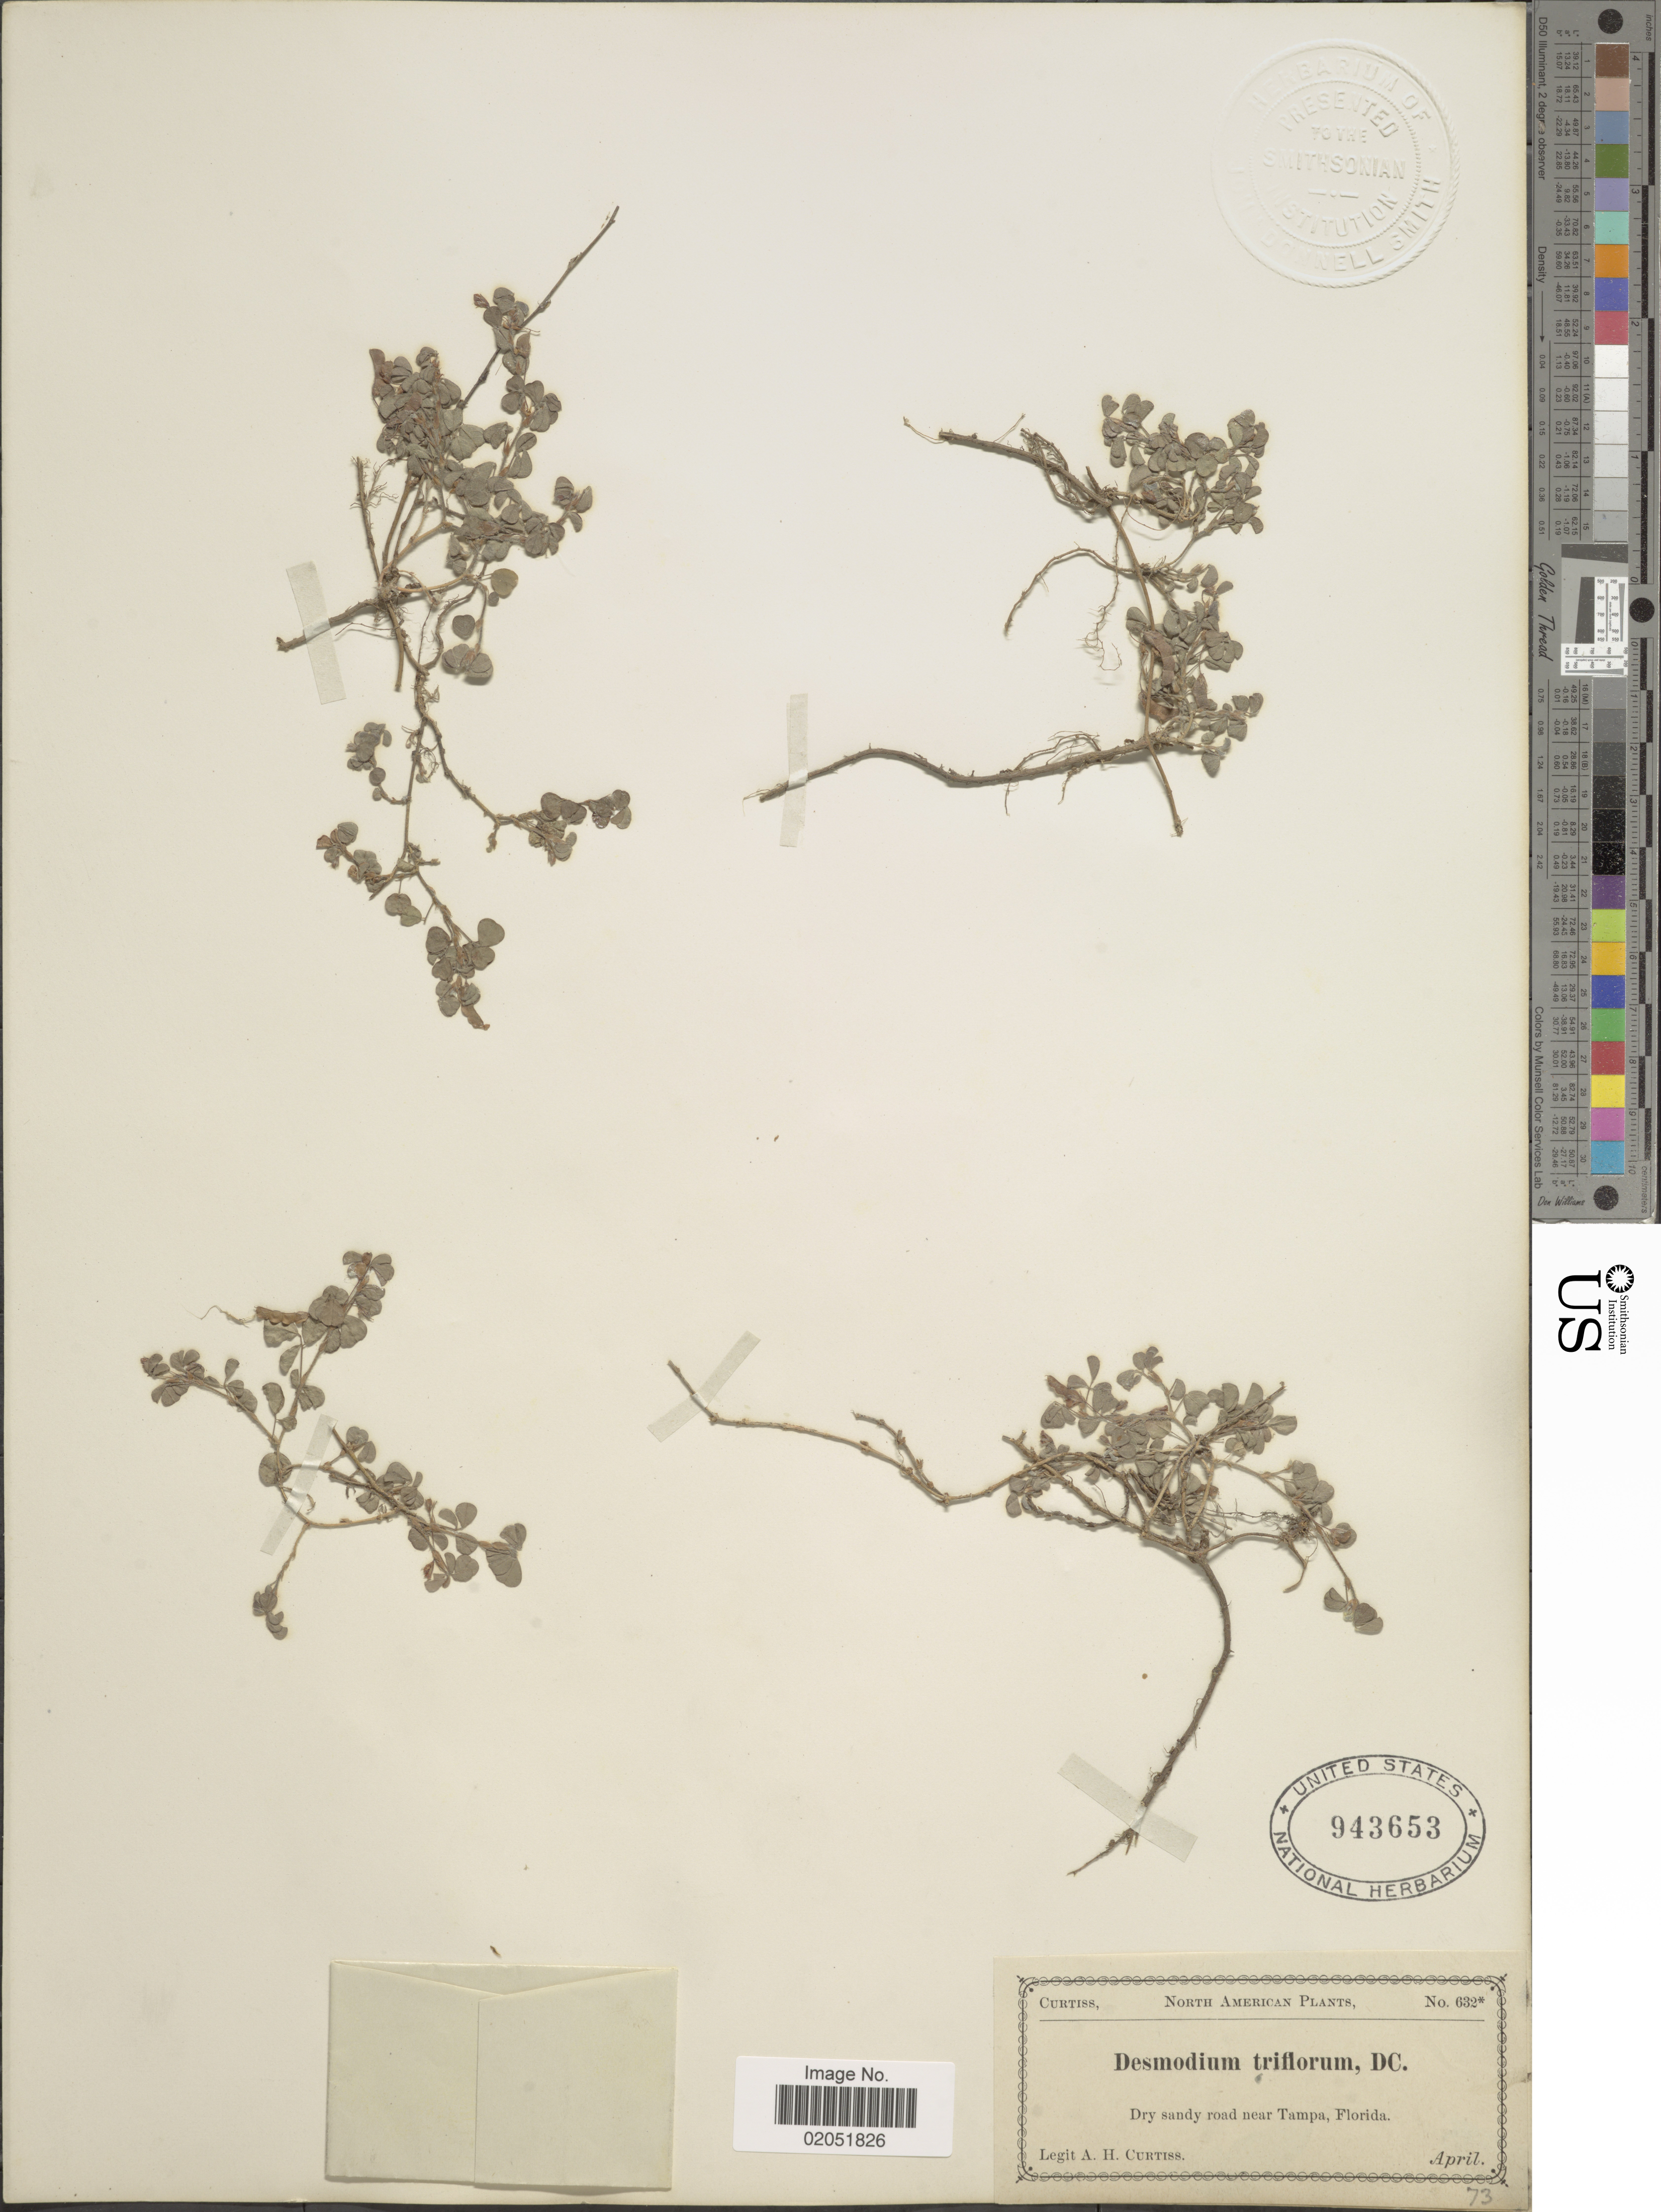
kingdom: Plantae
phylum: Tracheophyta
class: Magnoliopsida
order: Fabales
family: Fabaceae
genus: Grona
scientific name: Grona triflora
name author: (L.) H. Ohashi & K. Ohashi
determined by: Strong, Mark T., (BOT), Smithsonian Institution - National Museum of Natural History (UNITED STATES)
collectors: A. H. Curtiss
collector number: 632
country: United States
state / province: Florida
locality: Dry sandy road near Tampa, Florida.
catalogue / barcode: US 943653